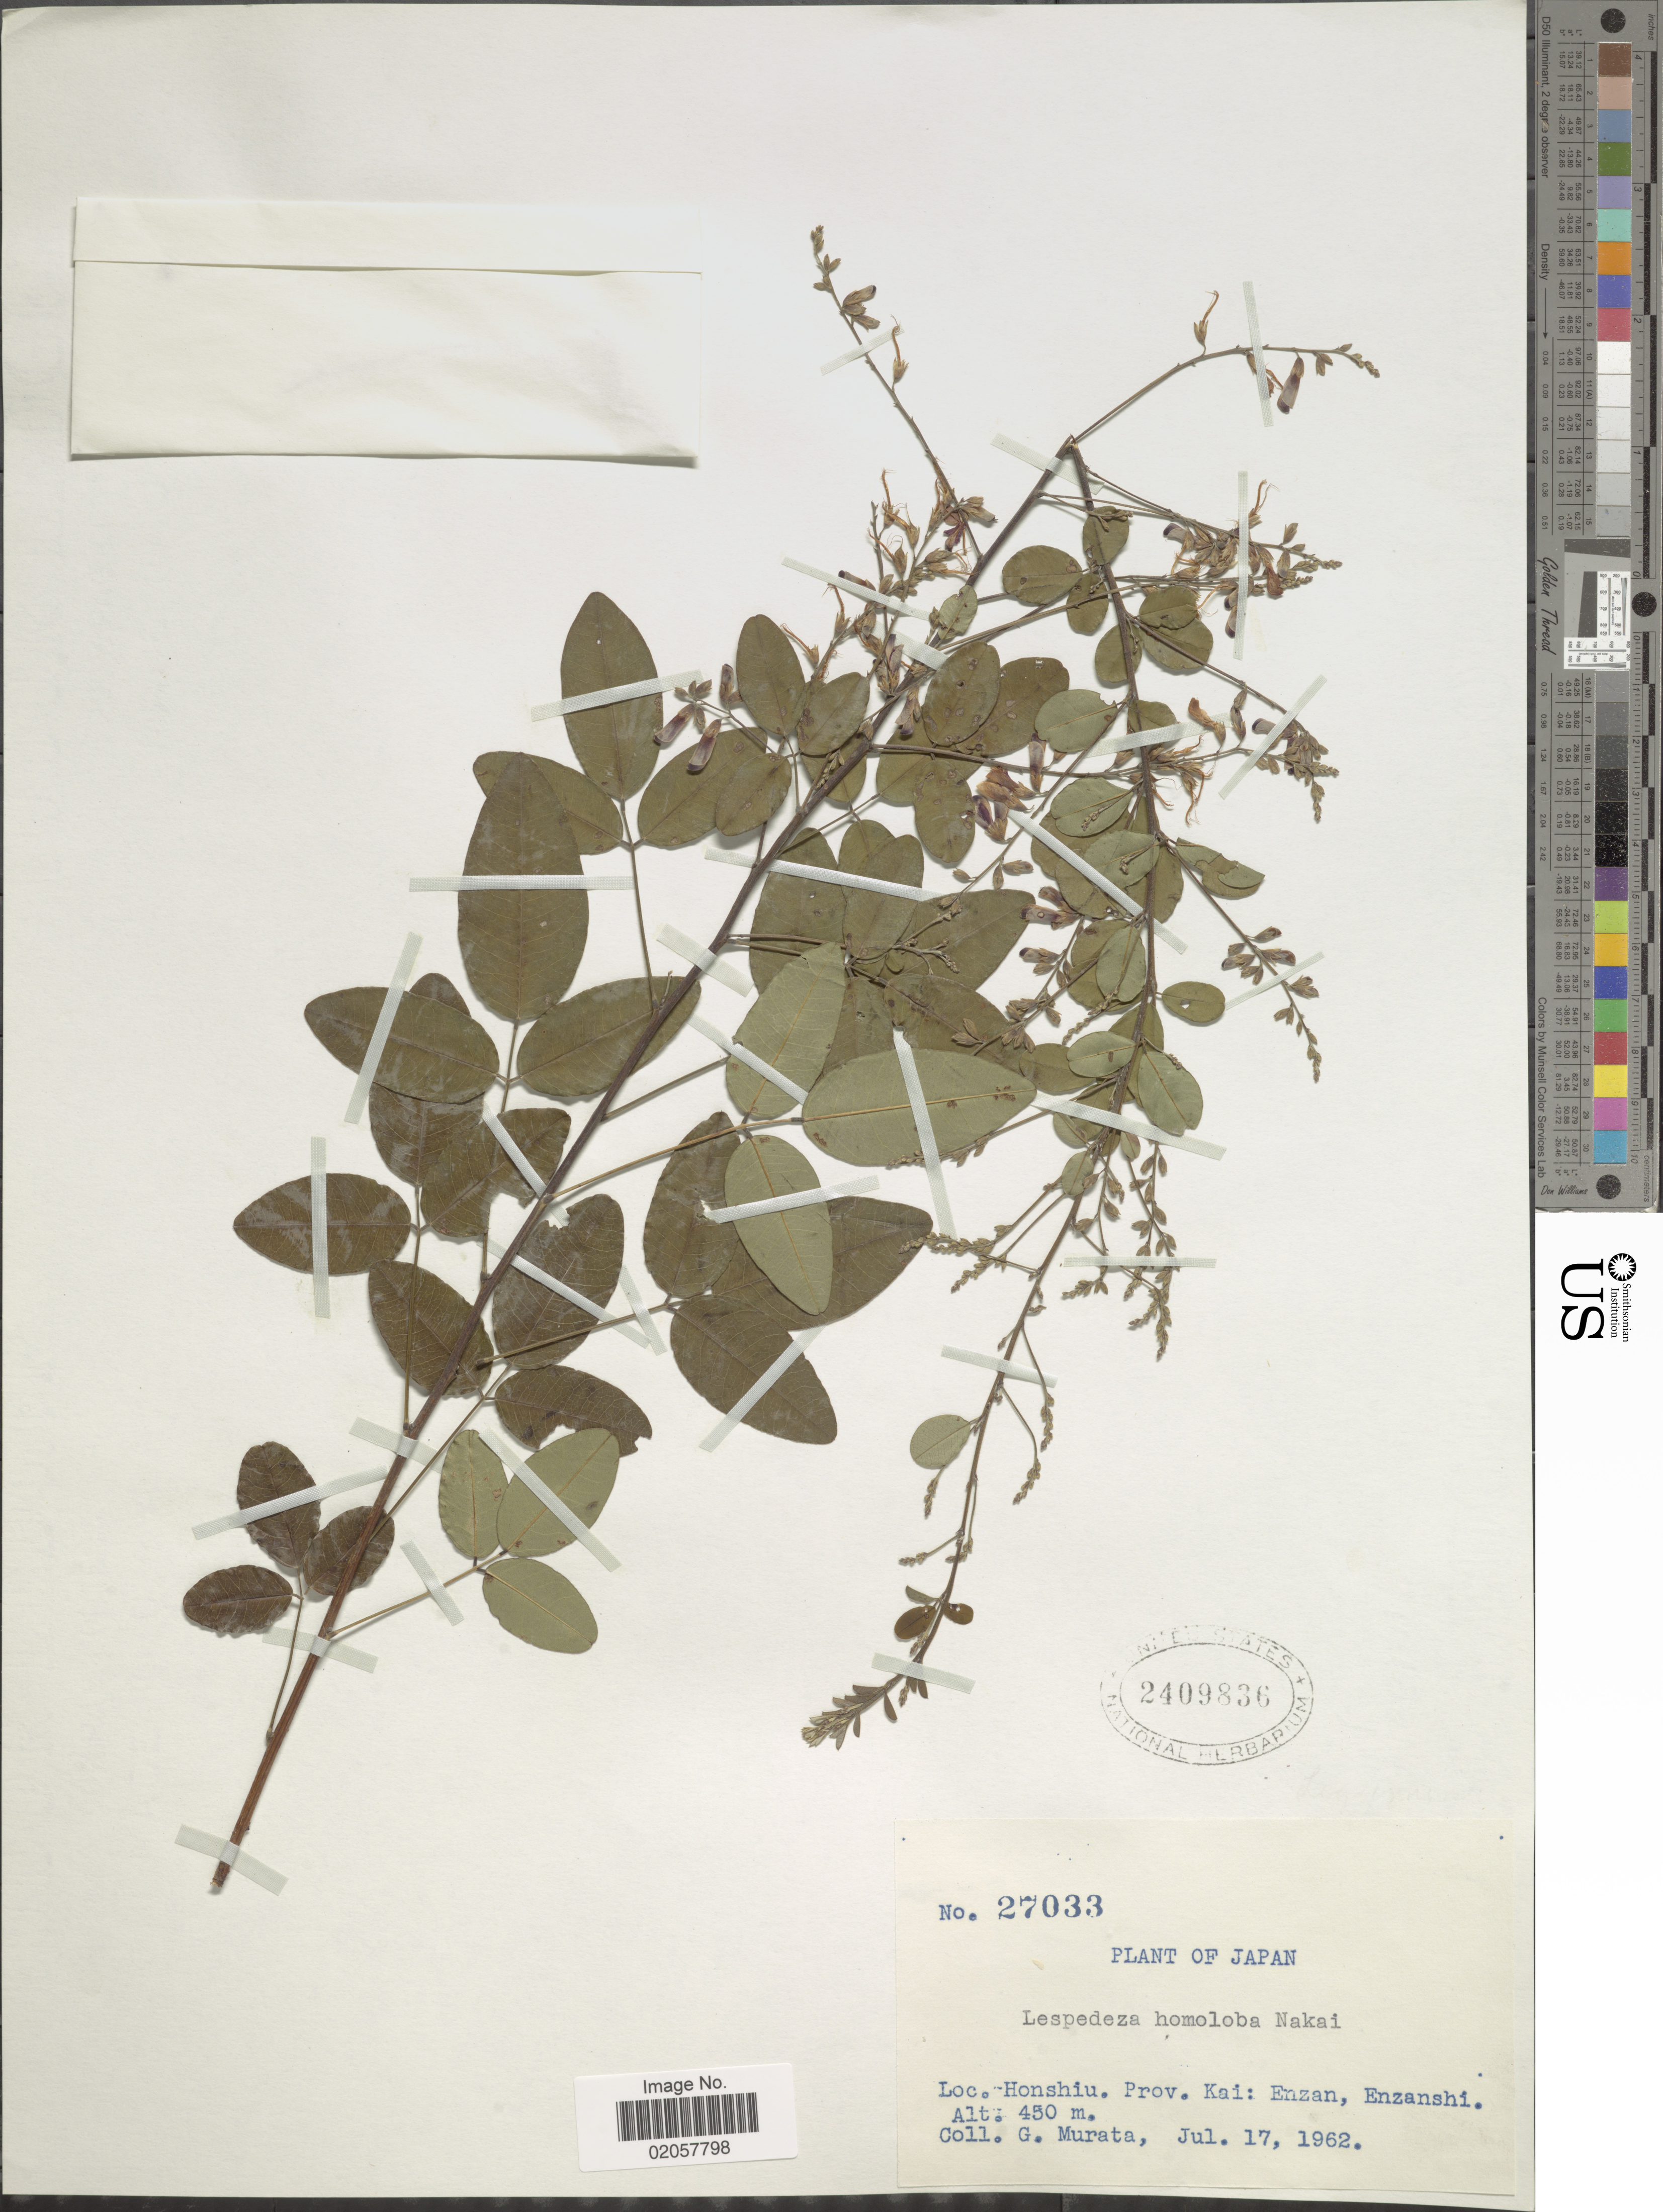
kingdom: Plantae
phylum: Tracheophyta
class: Magnoliopsida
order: Fabales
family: Fabaceae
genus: Lespedeza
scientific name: Lespedeza homoloba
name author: Nakai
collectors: G. Murata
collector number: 27033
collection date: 1962-07-17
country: Japan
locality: Honshiu, Prov. Kai: Enzan, Enzanshi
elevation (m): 450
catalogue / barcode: US 2409836